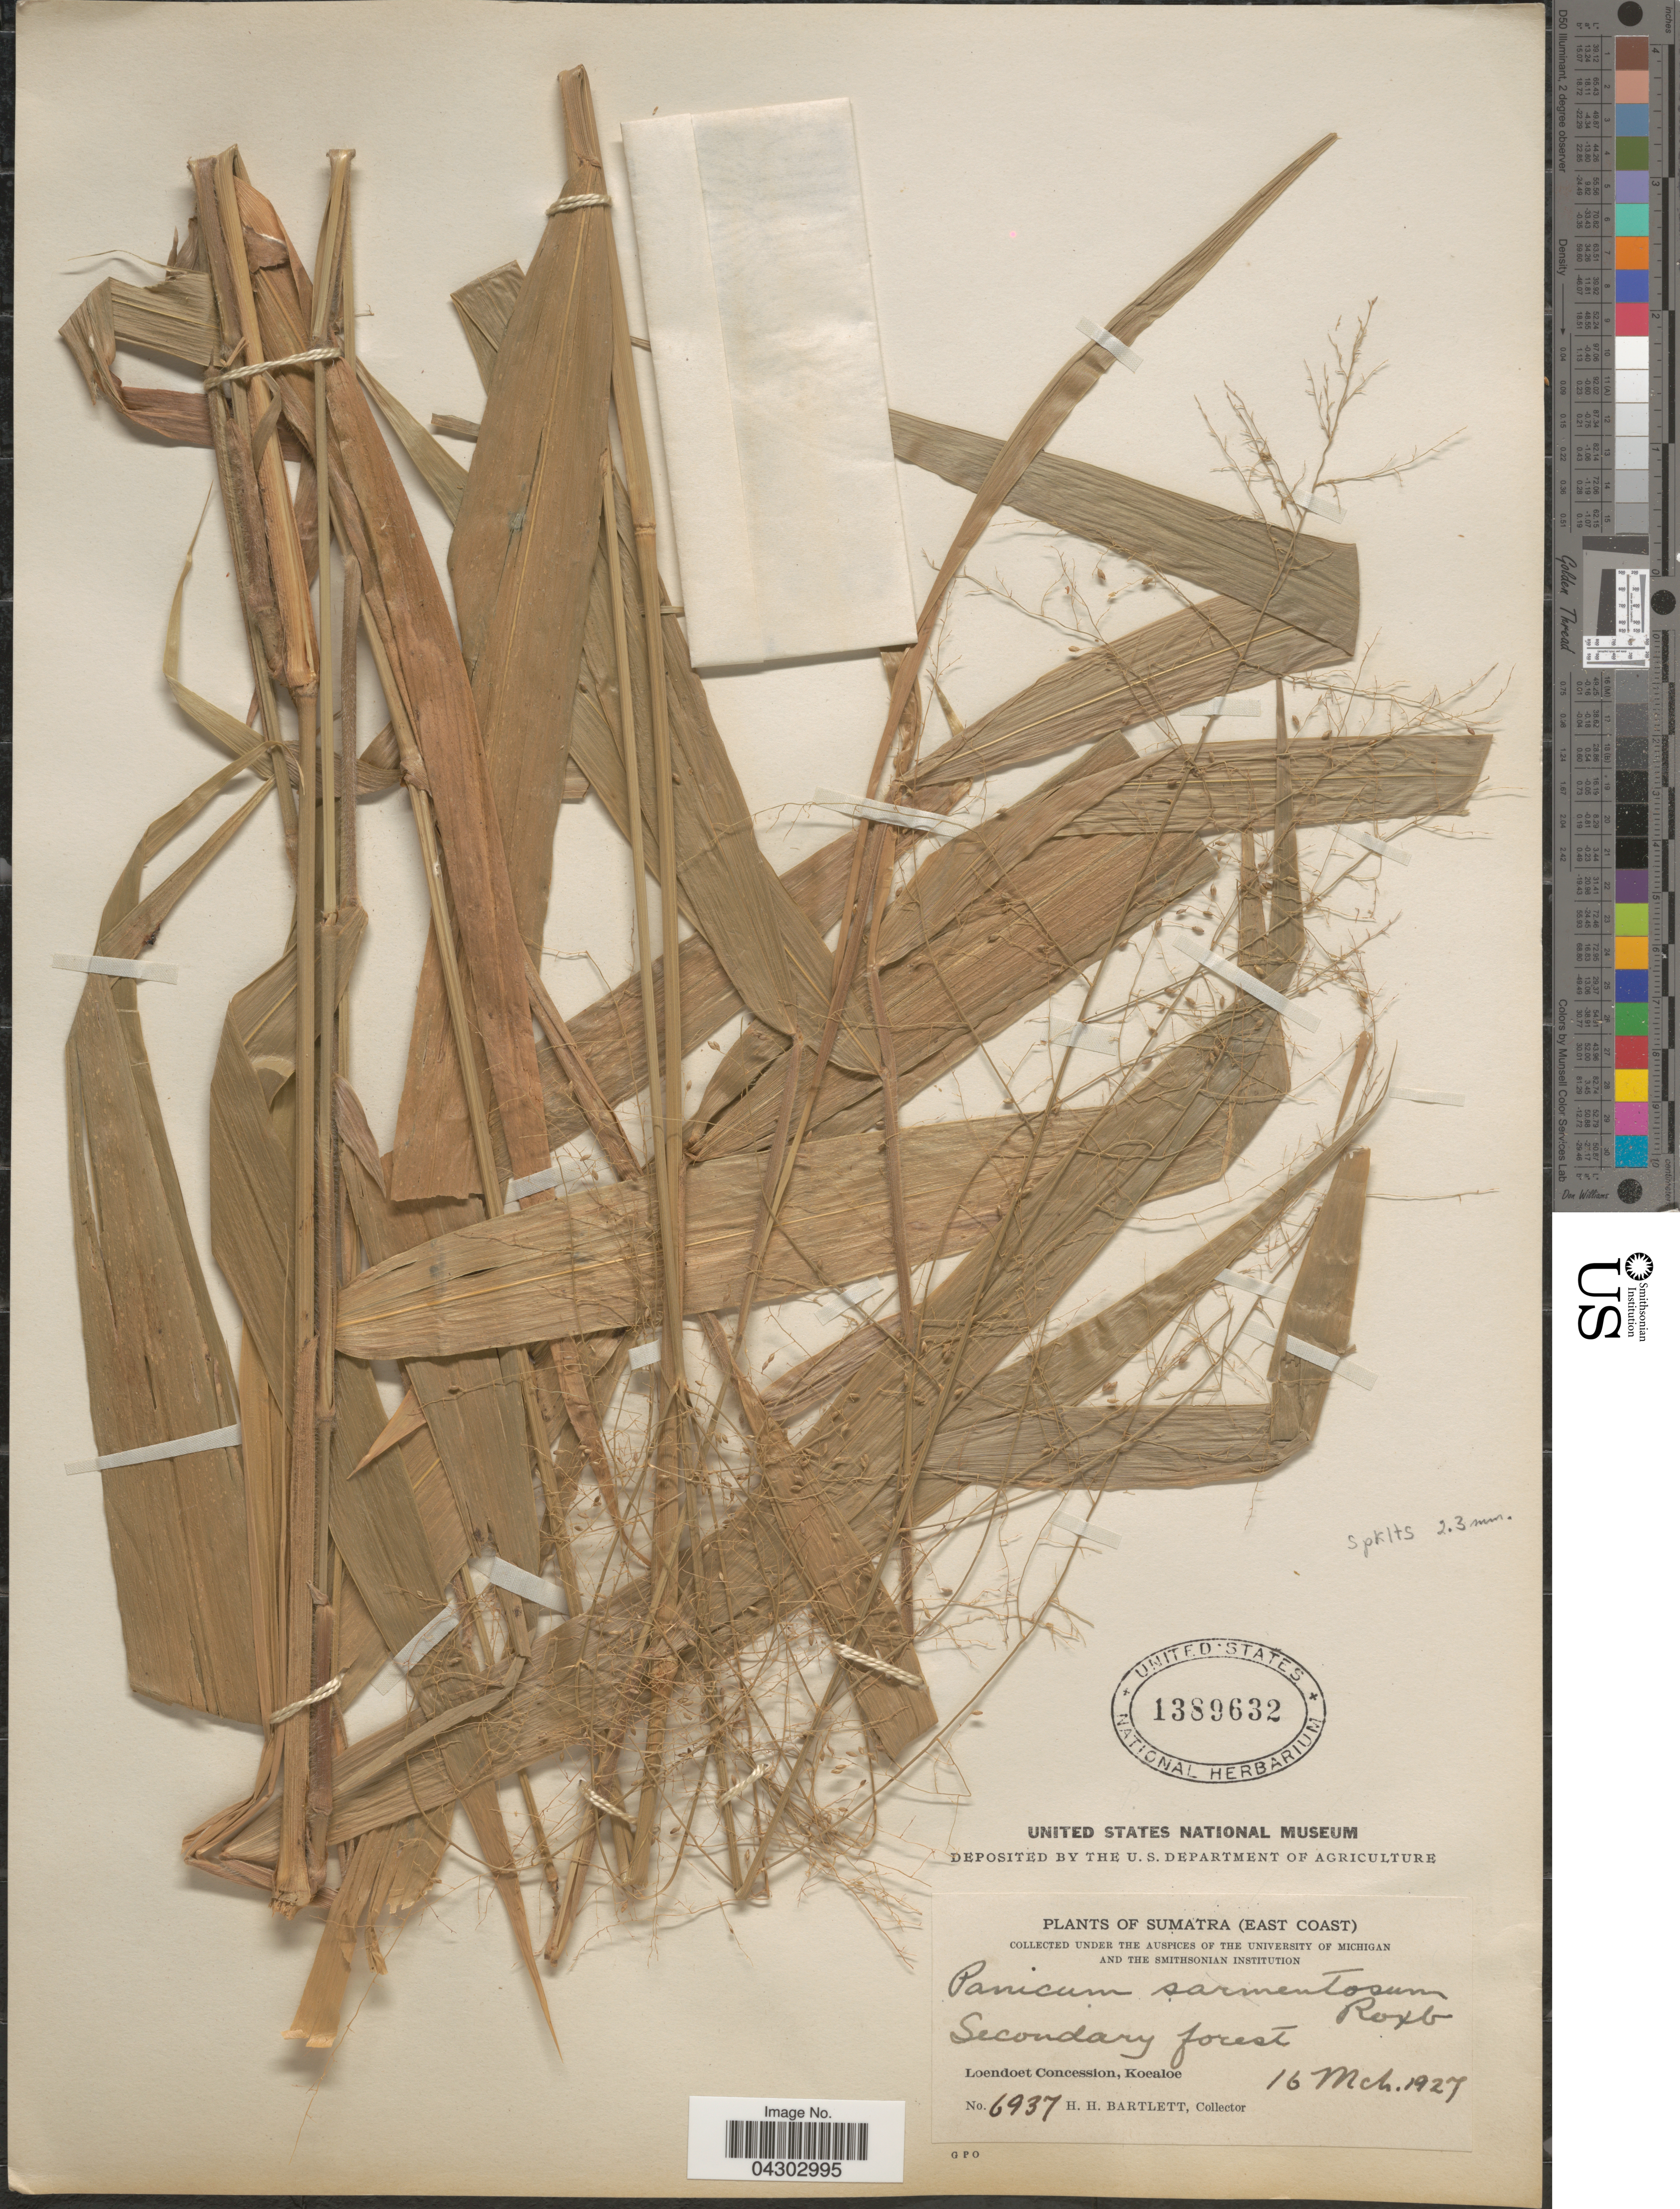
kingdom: Plantae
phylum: Tracheophyta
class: Liliopsida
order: Poales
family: Poaceae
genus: Panicum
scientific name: Panicum sarmentosum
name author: Roxb.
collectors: H. H. Bartlett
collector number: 6937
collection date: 1927-03-16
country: Indonesia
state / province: Sumatra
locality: (East Coast). Loendoet Concession, Koealoe.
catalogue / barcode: US 1389632